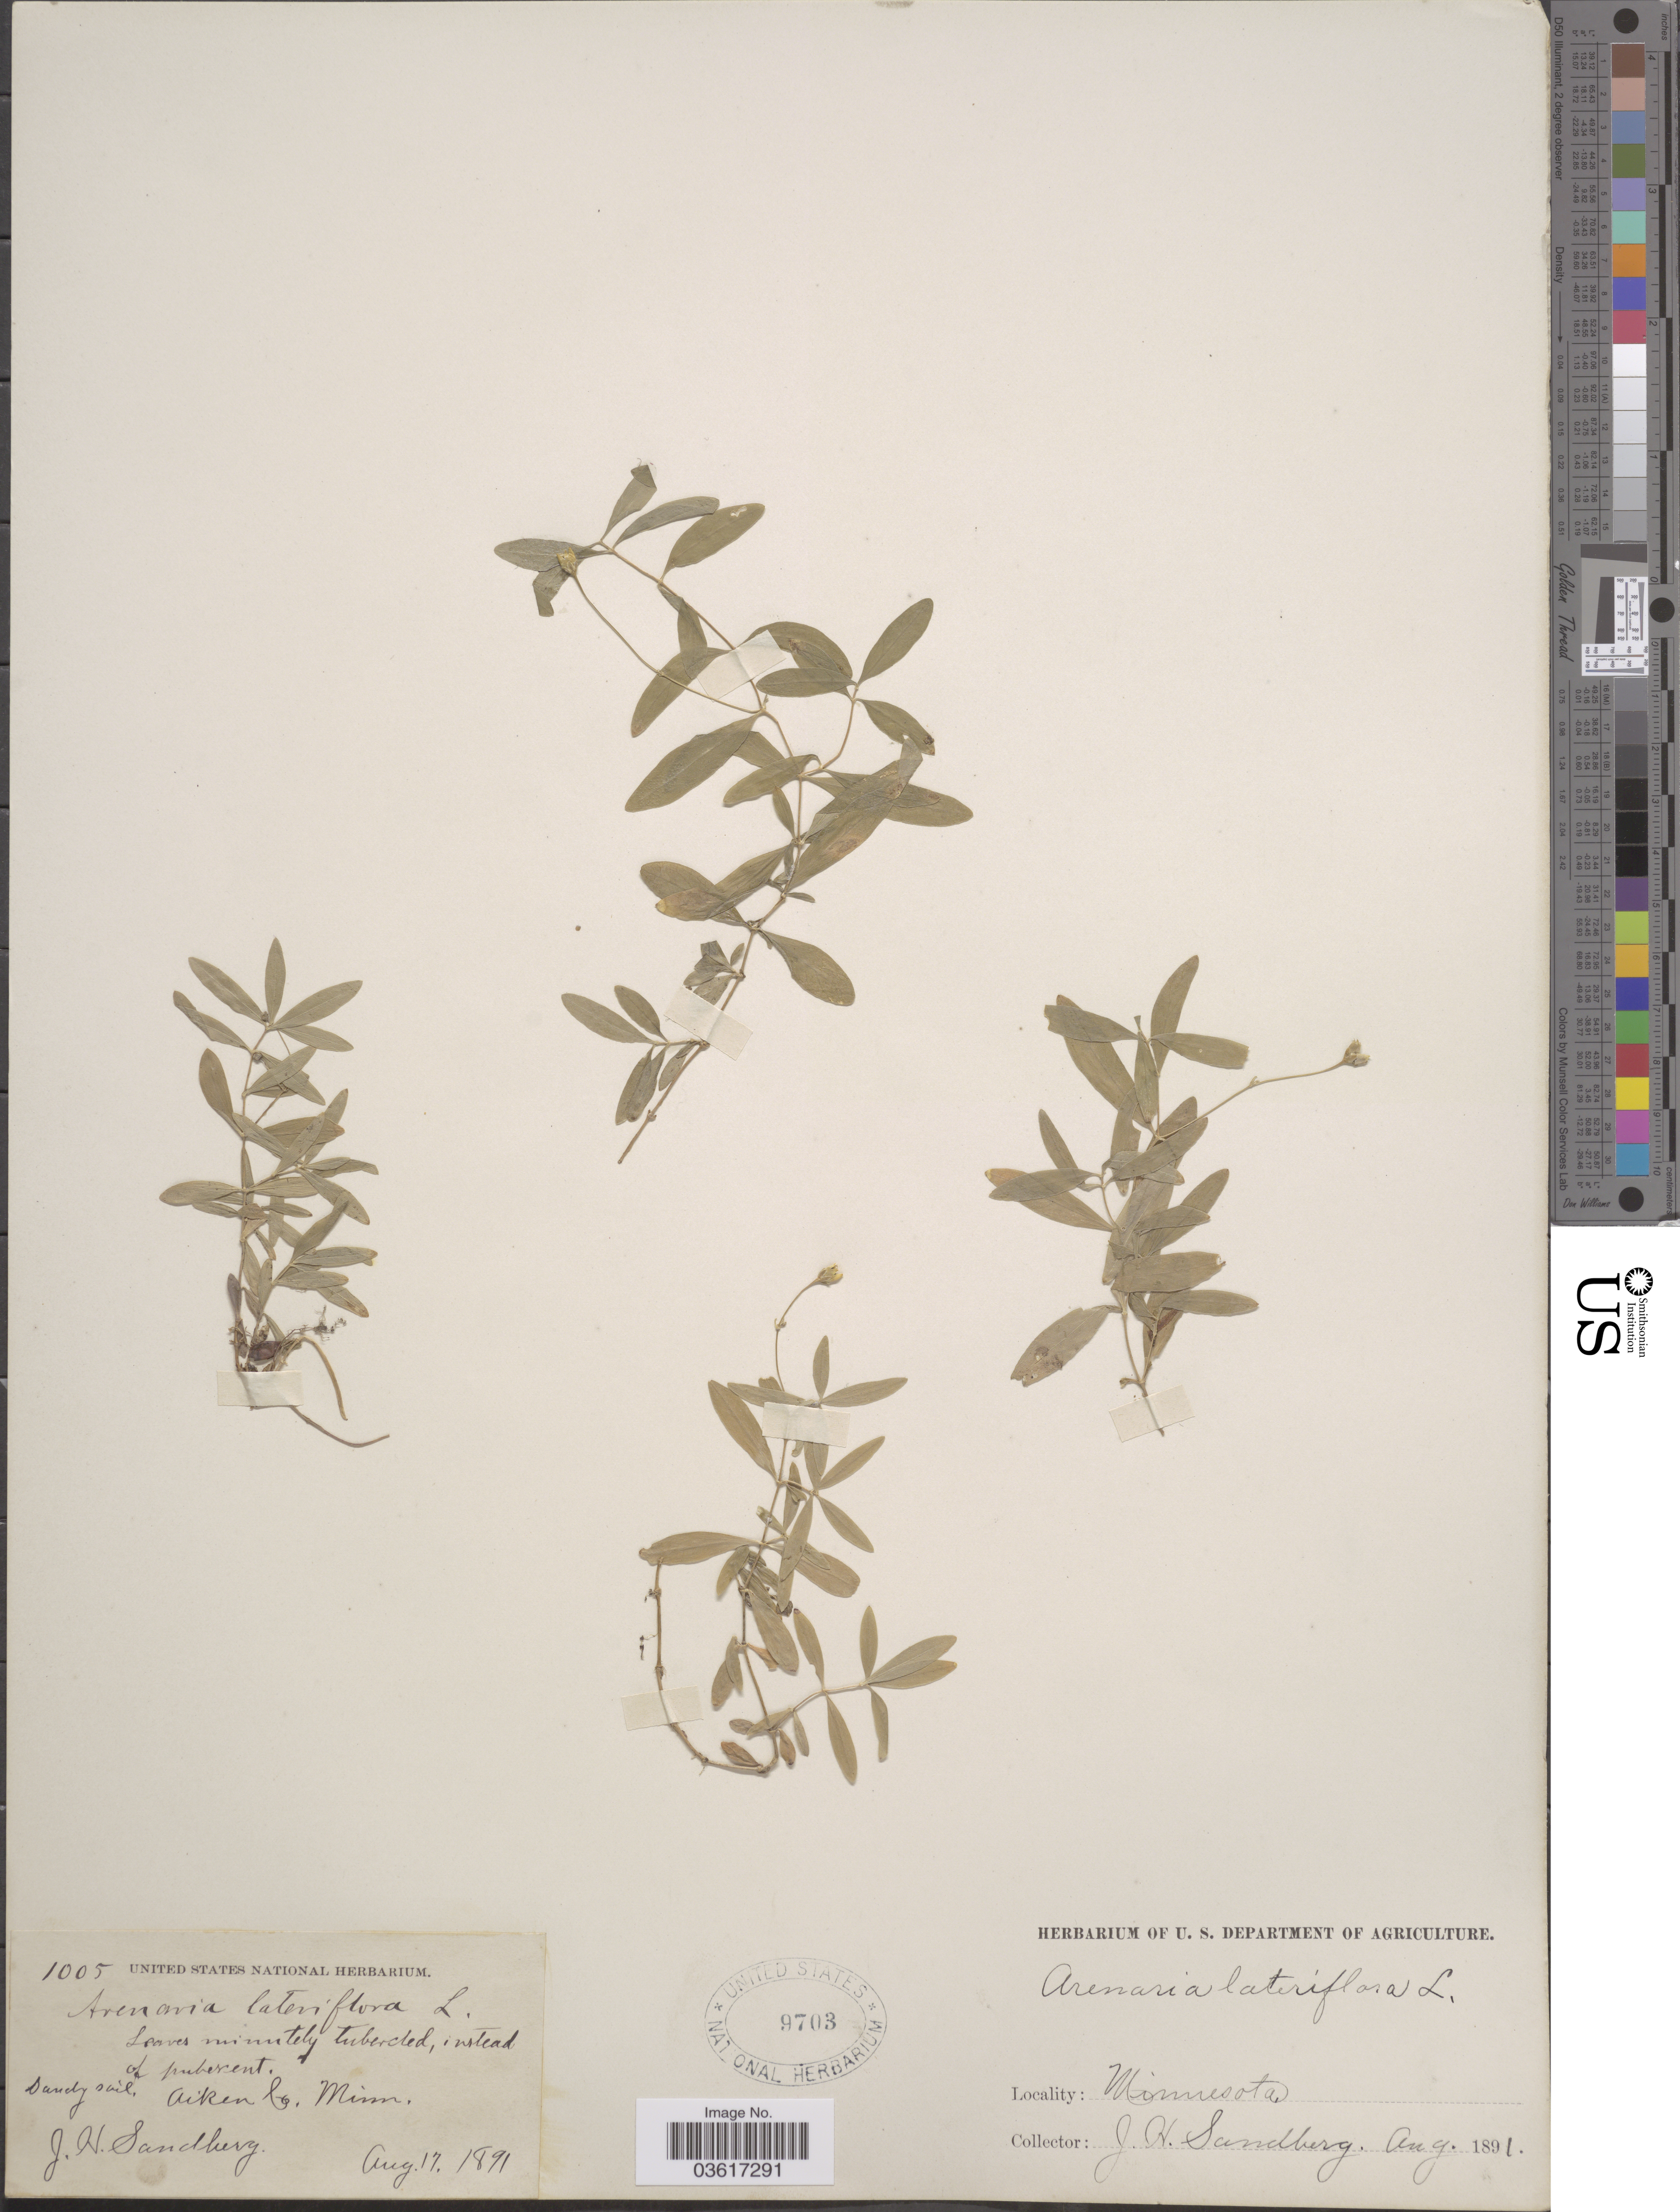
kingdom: Plantae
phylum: Tracheophyta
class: Magnoliopsida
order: Caryophyllales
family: Caryophyllaceae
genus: Moehringia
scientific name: Moehringia lateriflora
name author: (L.) Fenzl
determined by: Strong, Mark T., (BOT), Smithsonian Institution - National Museum of Natural History (UNITED STATES)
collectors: J. H. Sandberg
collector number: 1005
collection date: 1891-08-17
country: United States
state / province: Minnesota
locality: Aiken Co.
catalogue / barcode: US 9703